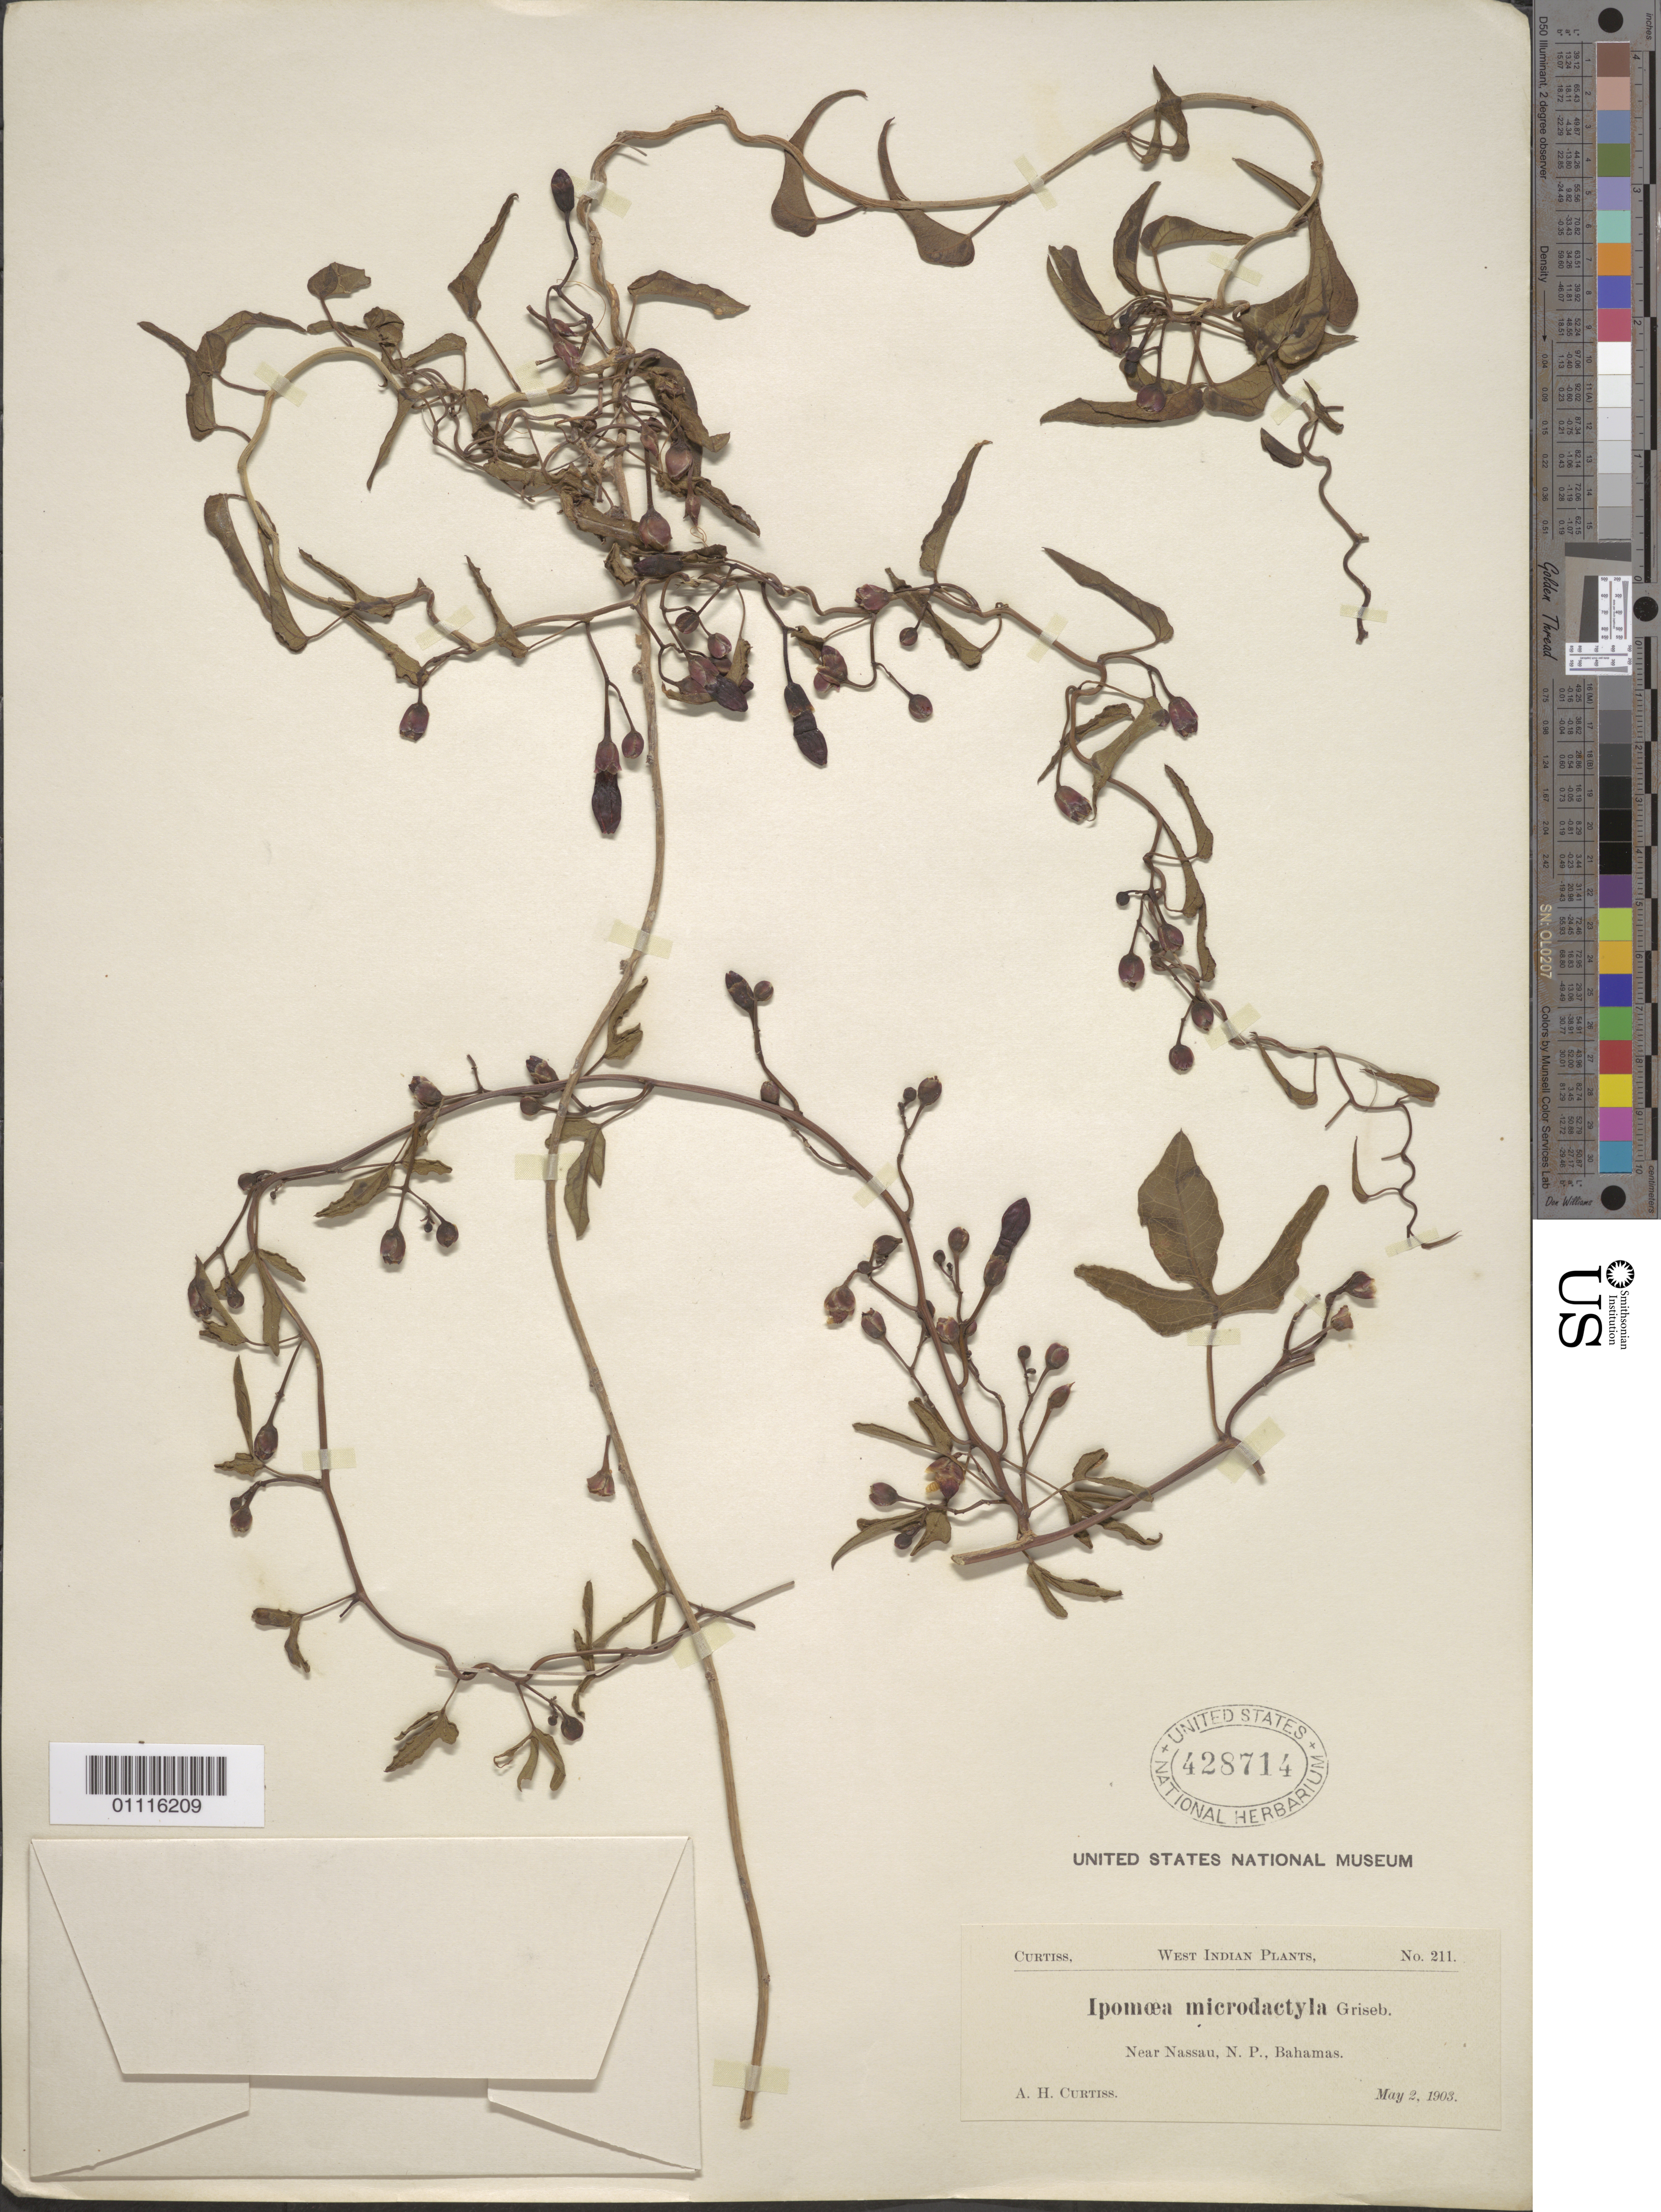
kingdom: Plantae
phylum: Tracheophyta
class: Magnoliopsida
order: Solanales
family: Convolvulaceae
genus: Ipomoea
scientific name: Ipomoea microdactyla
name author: Griseb.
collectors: A. H. Curtiss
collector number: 211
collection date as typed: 02 May 1903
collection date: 1903-05-02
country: Bahamas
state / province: New Providence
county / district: Nassau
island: New Providence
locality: Near Nassau.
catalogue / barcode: US 428714